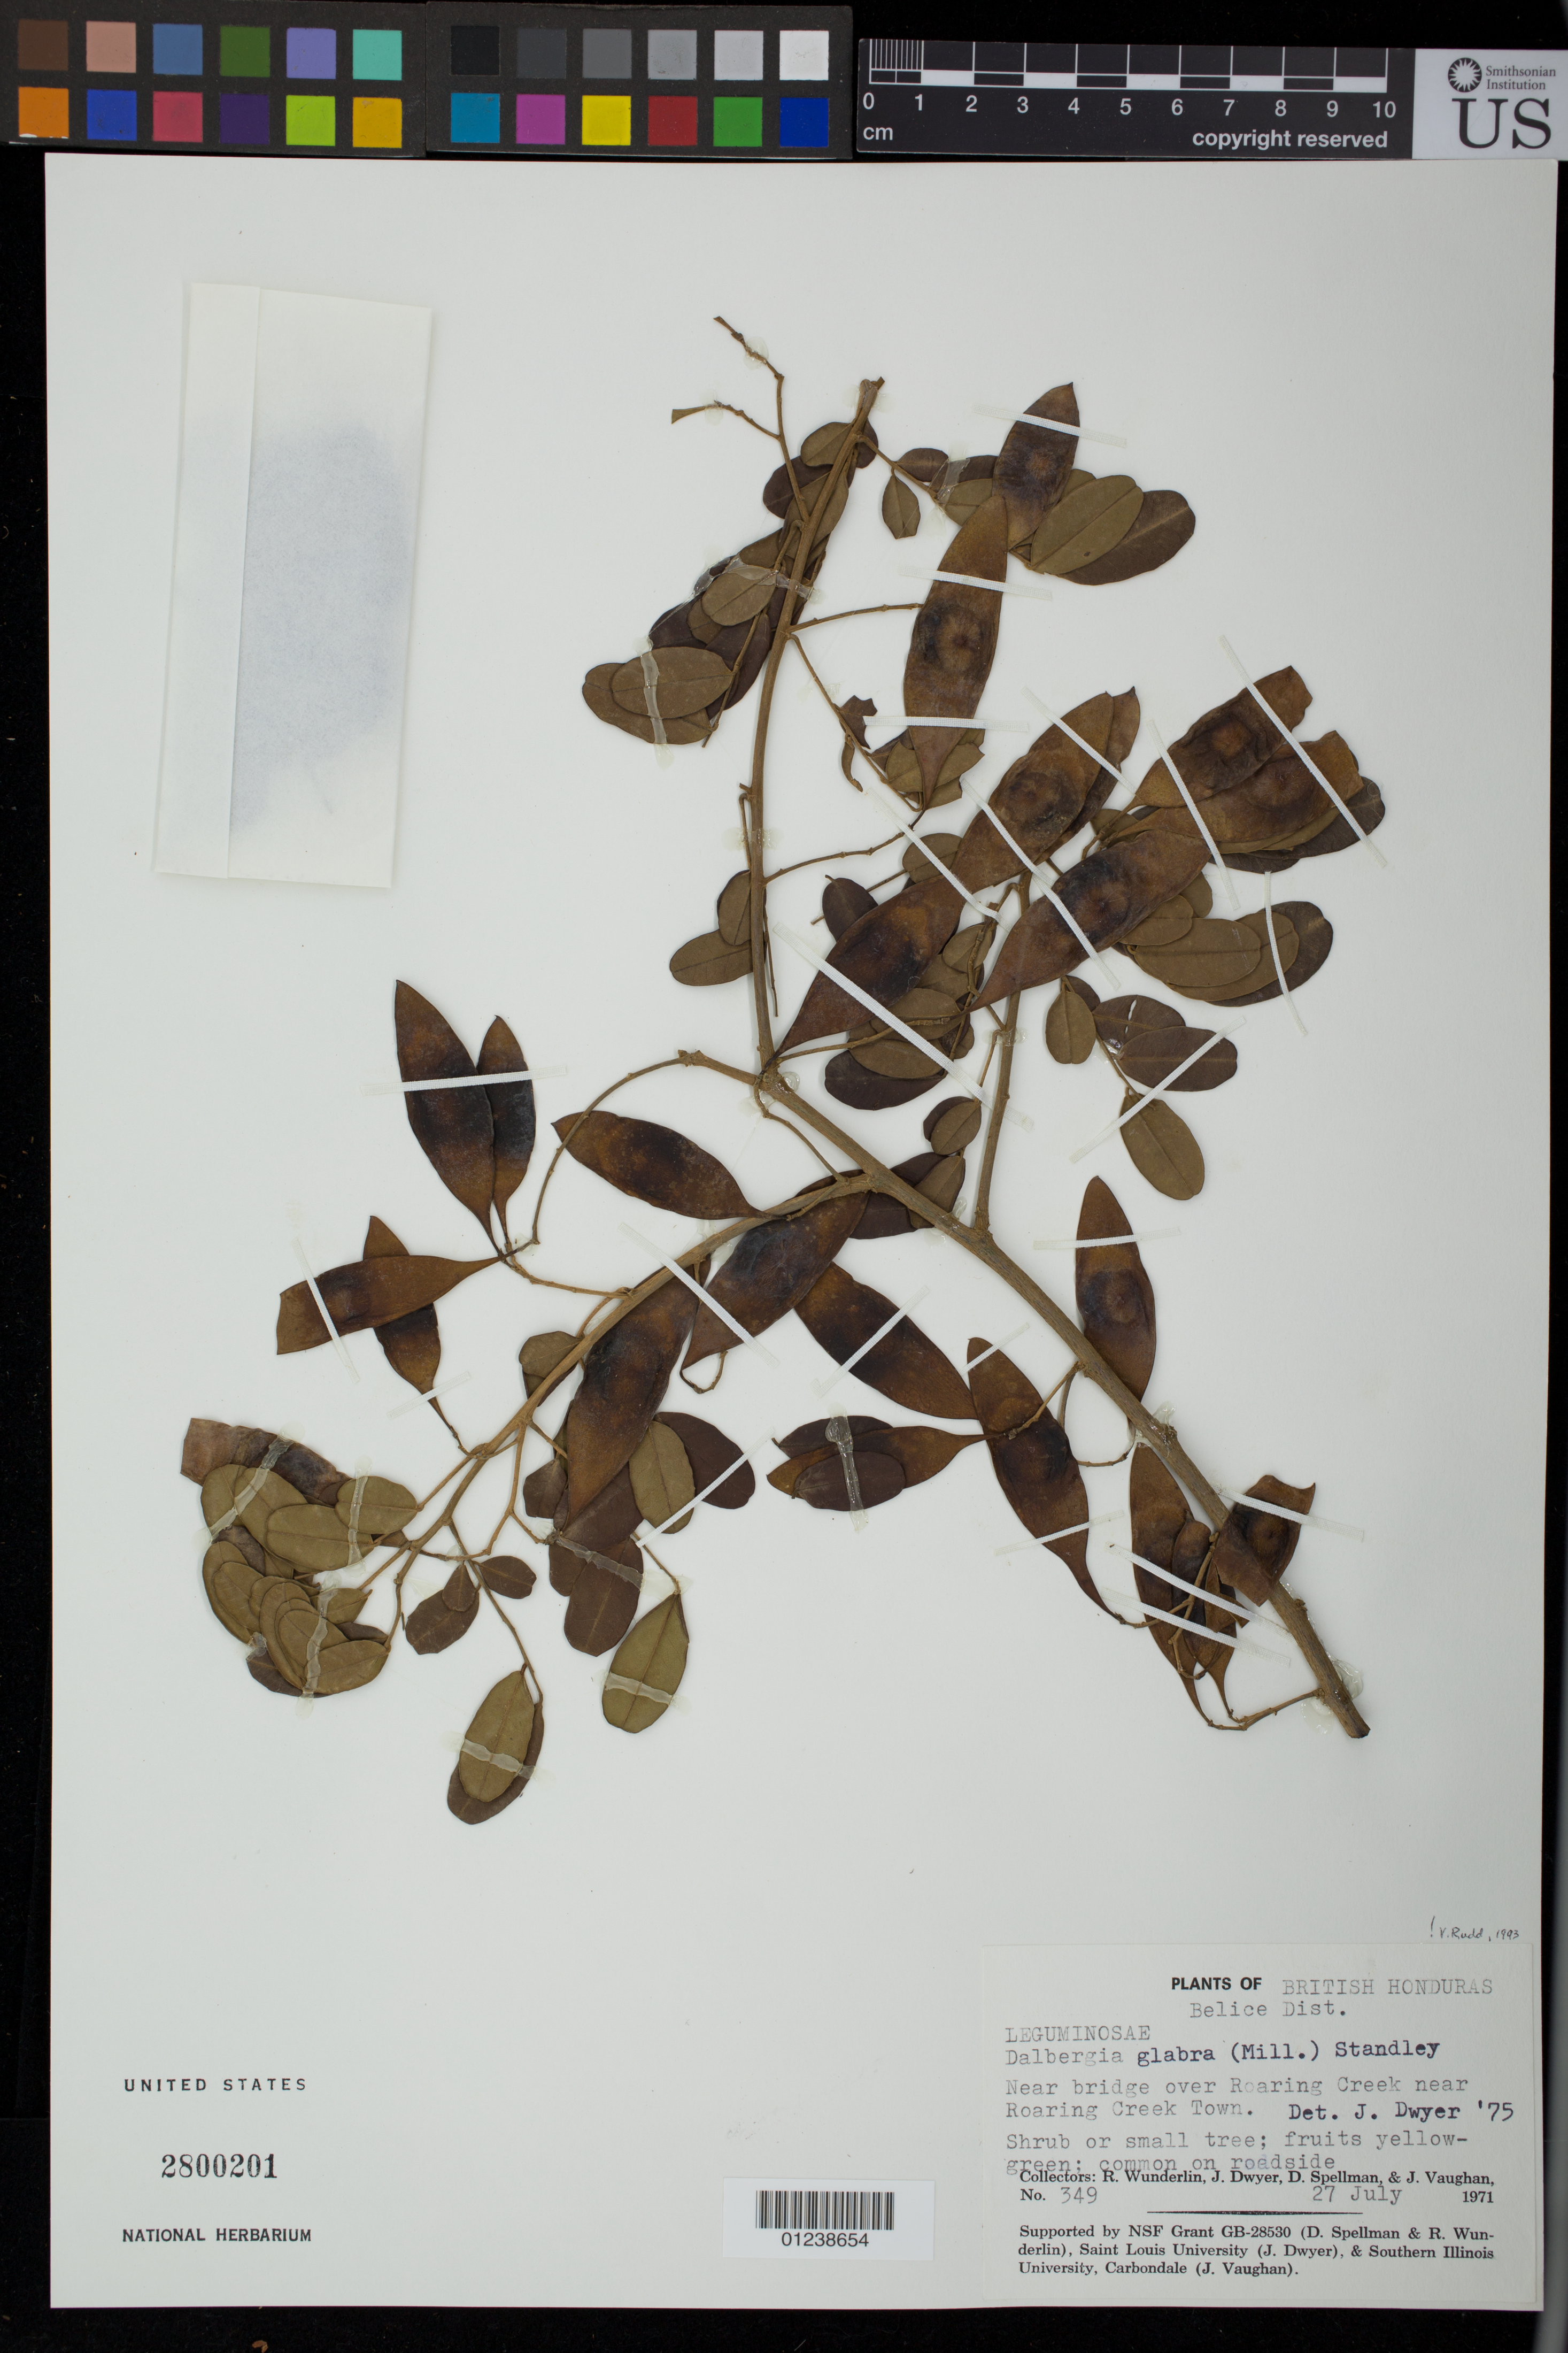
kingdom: Plantae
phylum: Tracheophyta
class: Magnoliopsida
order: Fabales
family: Fabaceae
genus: Dalbergia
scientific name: Dalbergia glabra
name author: (Mill.) Standl.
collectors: R. P. Wunderlin, J. Dwyer, D. Spellman & J. Vaughan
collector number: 349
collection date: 1971-07-27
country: Belize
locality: Near bridge over Roaring Creek near Roaring Creek Town.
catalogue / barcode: US 2800201